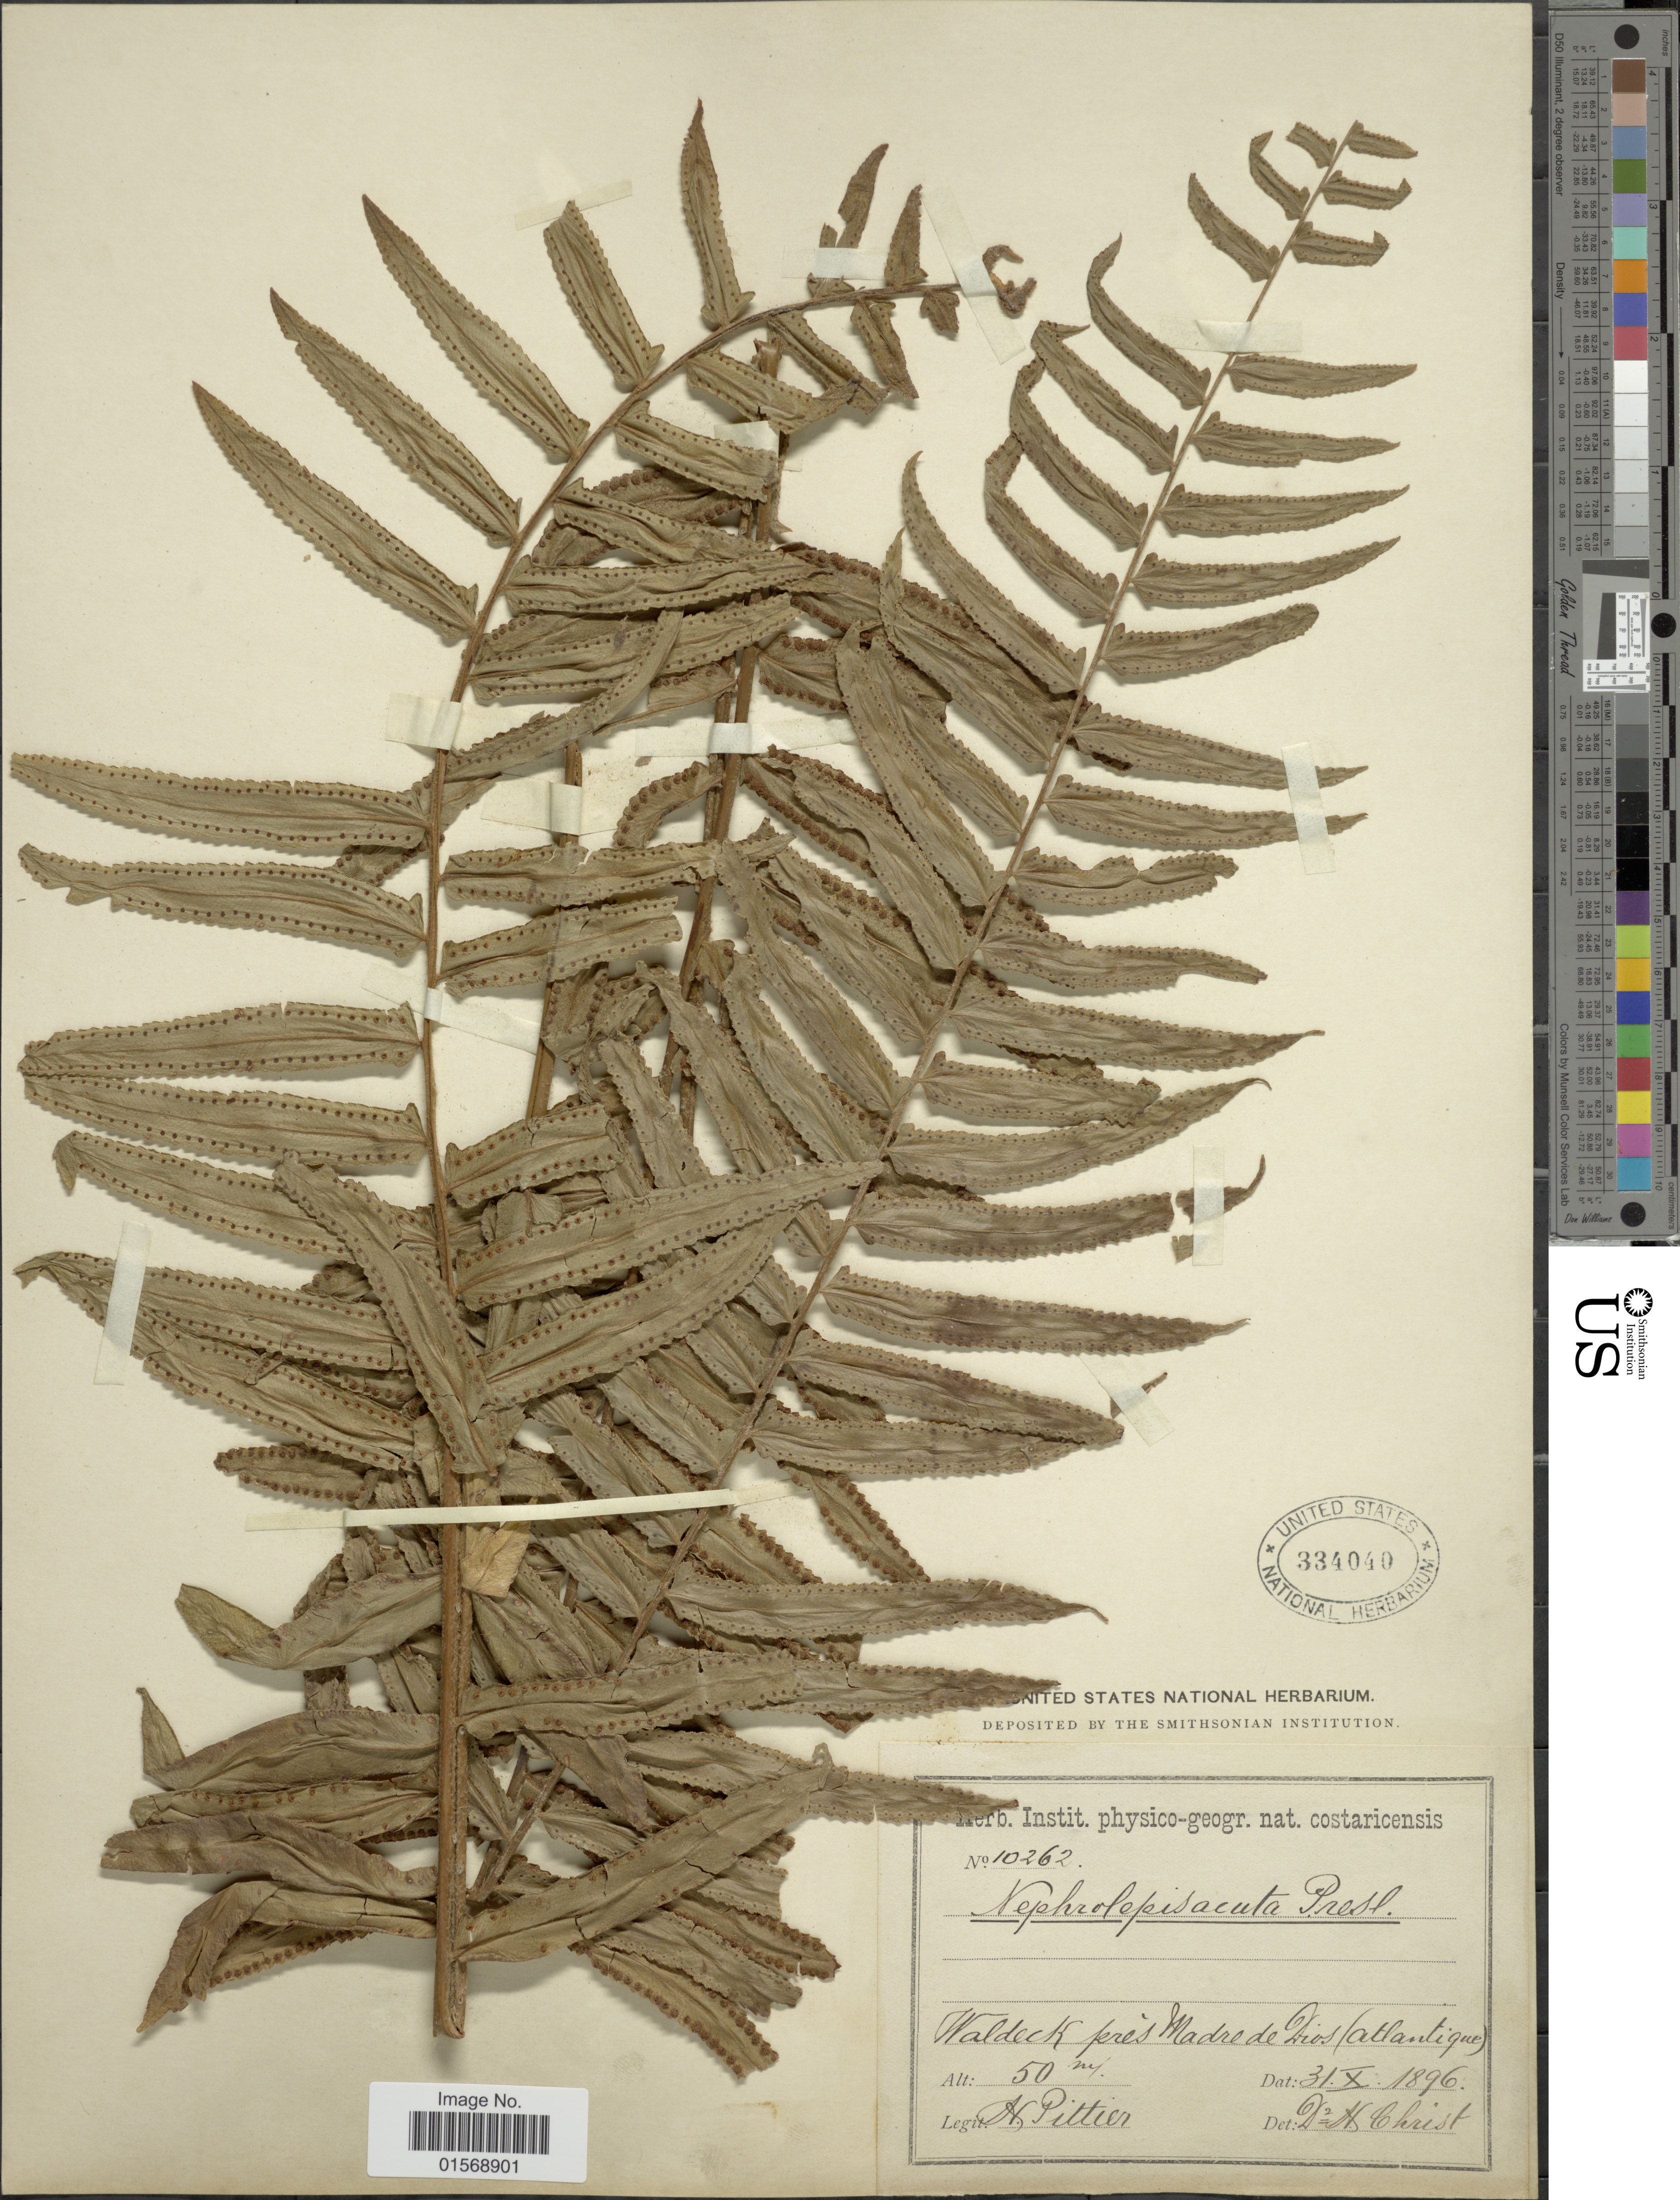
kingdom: Plantae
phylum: Tracheophyta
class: Polypodiopsida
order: Polypodiales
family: Nephrolepidaceae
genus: Nephrolepis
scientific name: Nephrolepis biserrata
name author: (Sw.) Schott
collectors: H. F. Pittier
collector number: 10262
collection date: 1896-10-31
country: Costa Rica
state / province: Limón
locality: Waldeck near Madre de Dios (Atlantique).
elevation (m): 50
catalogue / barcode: US 334040